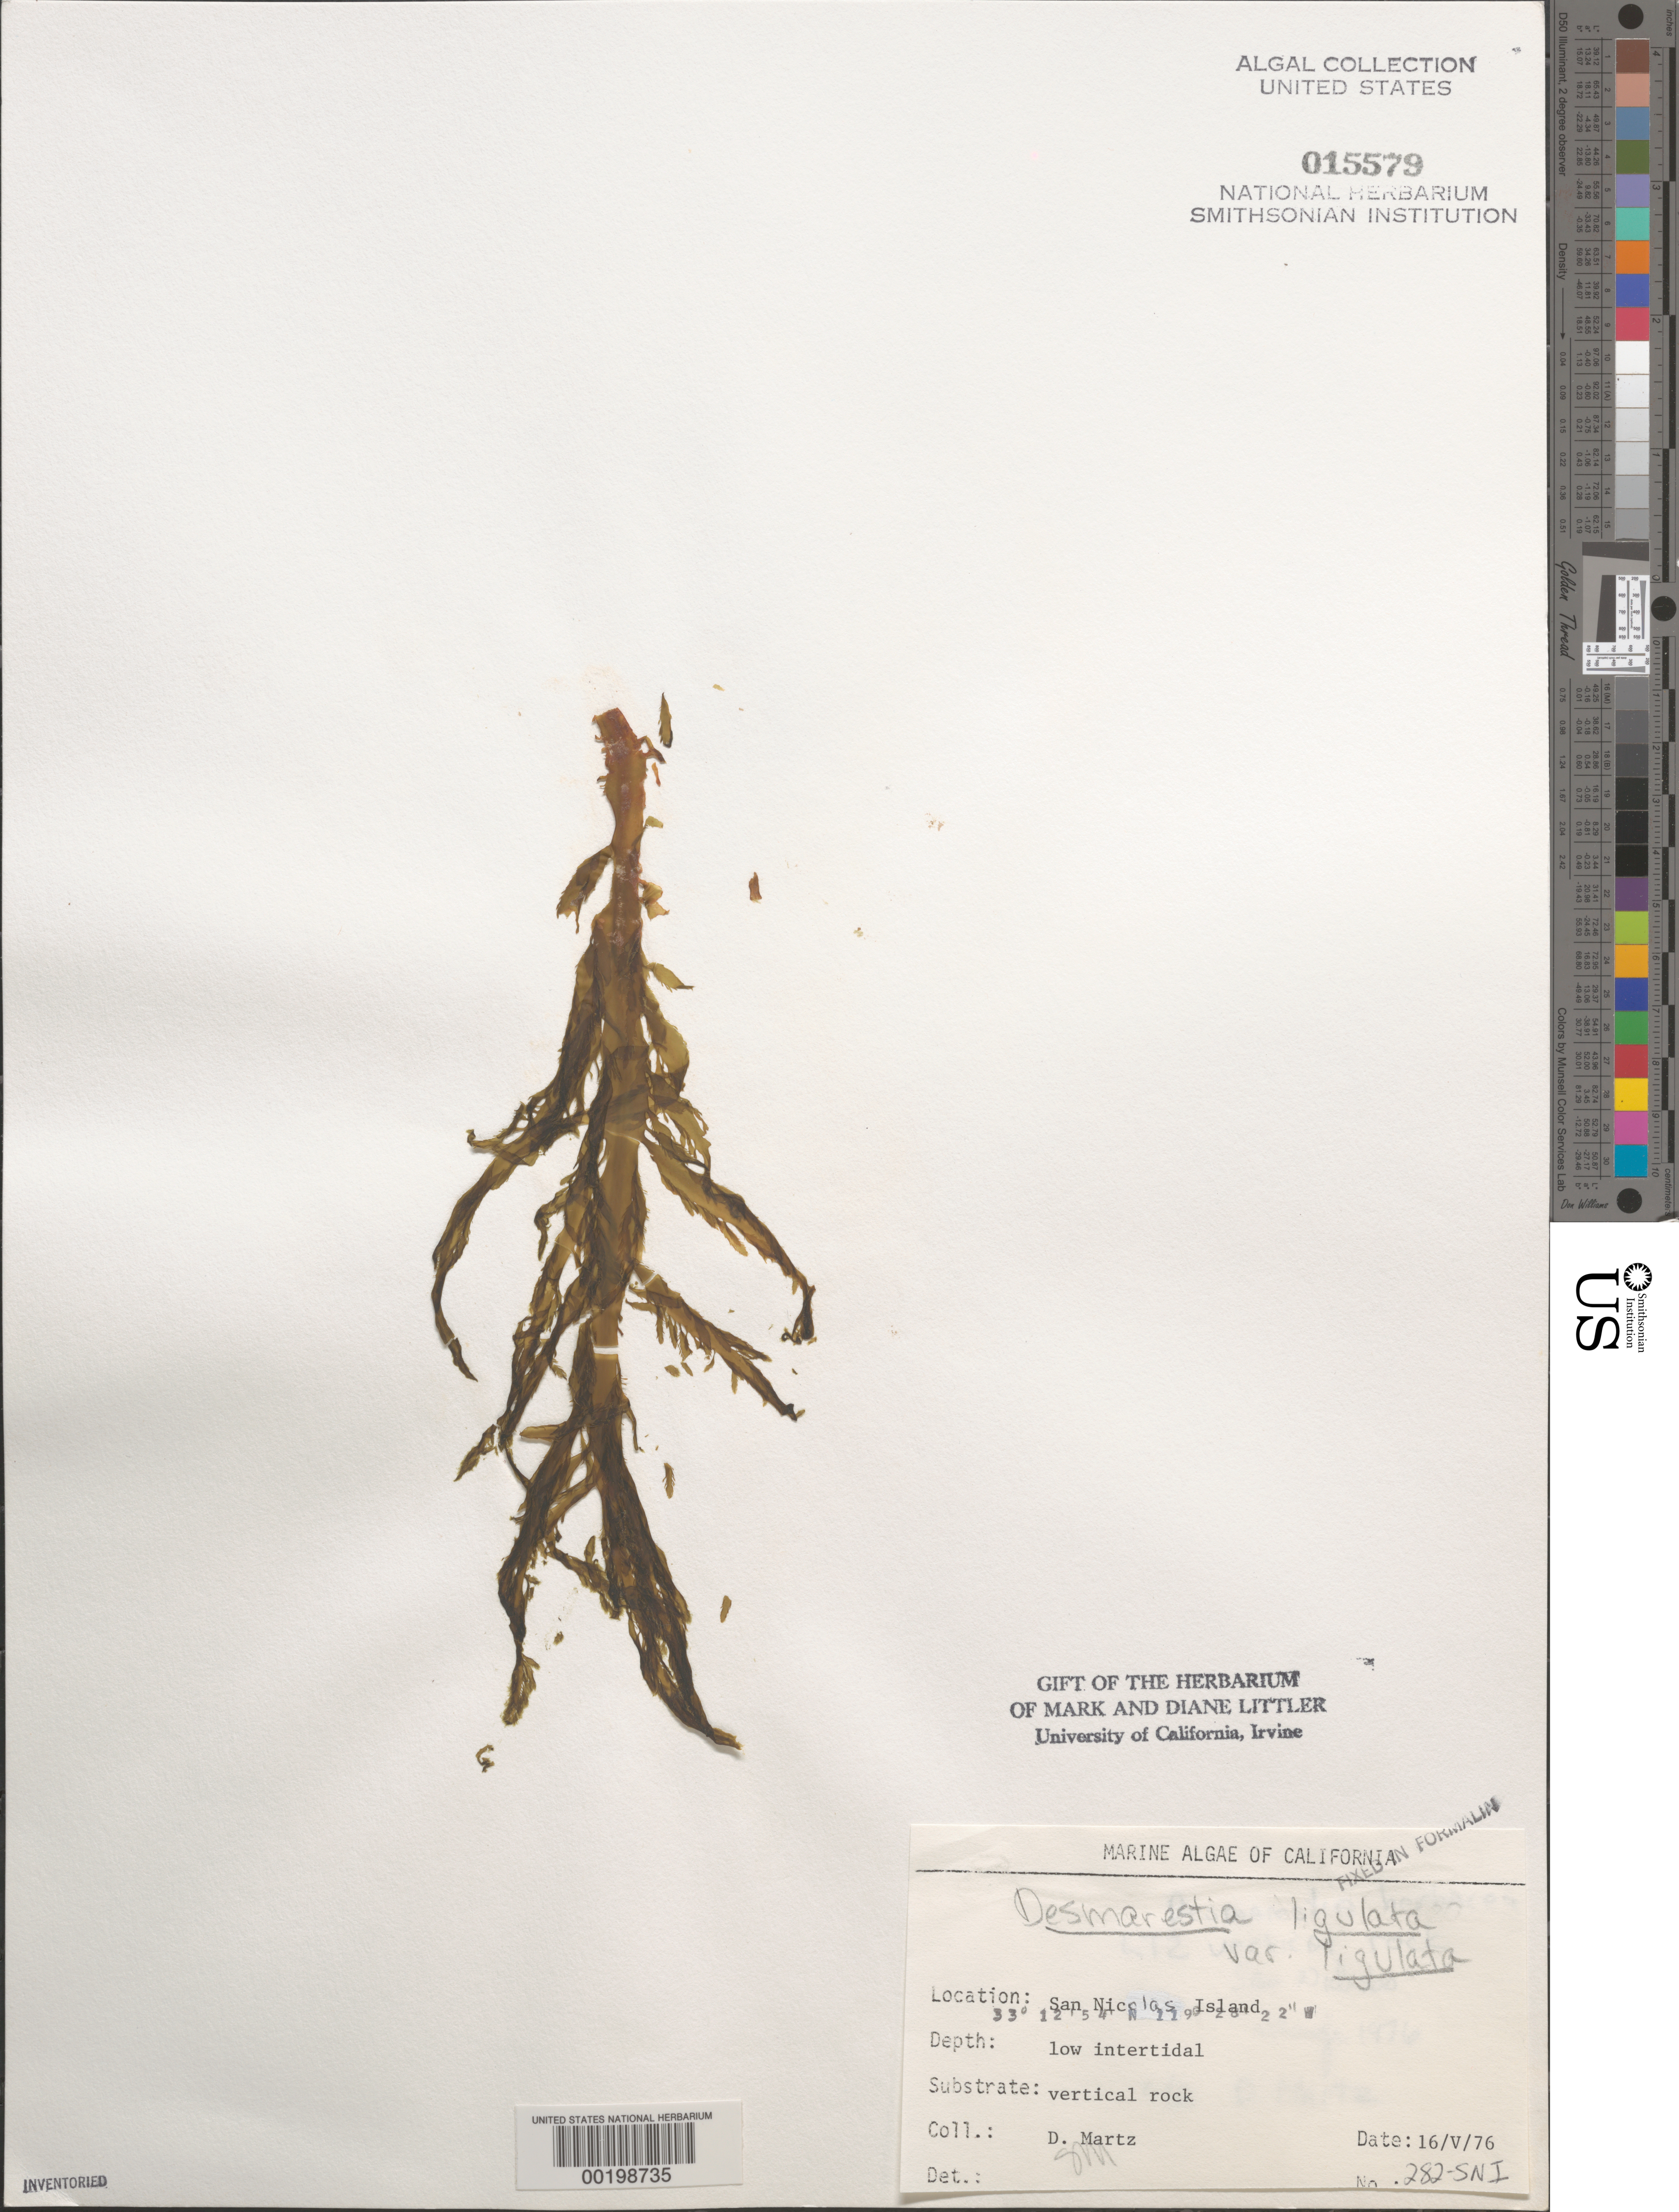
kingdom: Chromista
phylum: Ochrophyta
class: Phaeophyceae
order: Desmarestiales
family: Desmarestiaceae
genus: Desmarestia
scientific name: Desmarestia ligulata var. ligulata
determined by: Murray, S. N.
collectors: D. Martz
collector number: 282-sni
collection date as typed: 16 May 1976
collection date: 1976-05-16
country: United States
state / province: California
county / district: Ventura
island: San Nicolas Island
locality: Dutch Harbor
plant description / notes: BLM-SOCALBIGHT Rocky Intertidal Survey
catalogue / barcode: US 15579